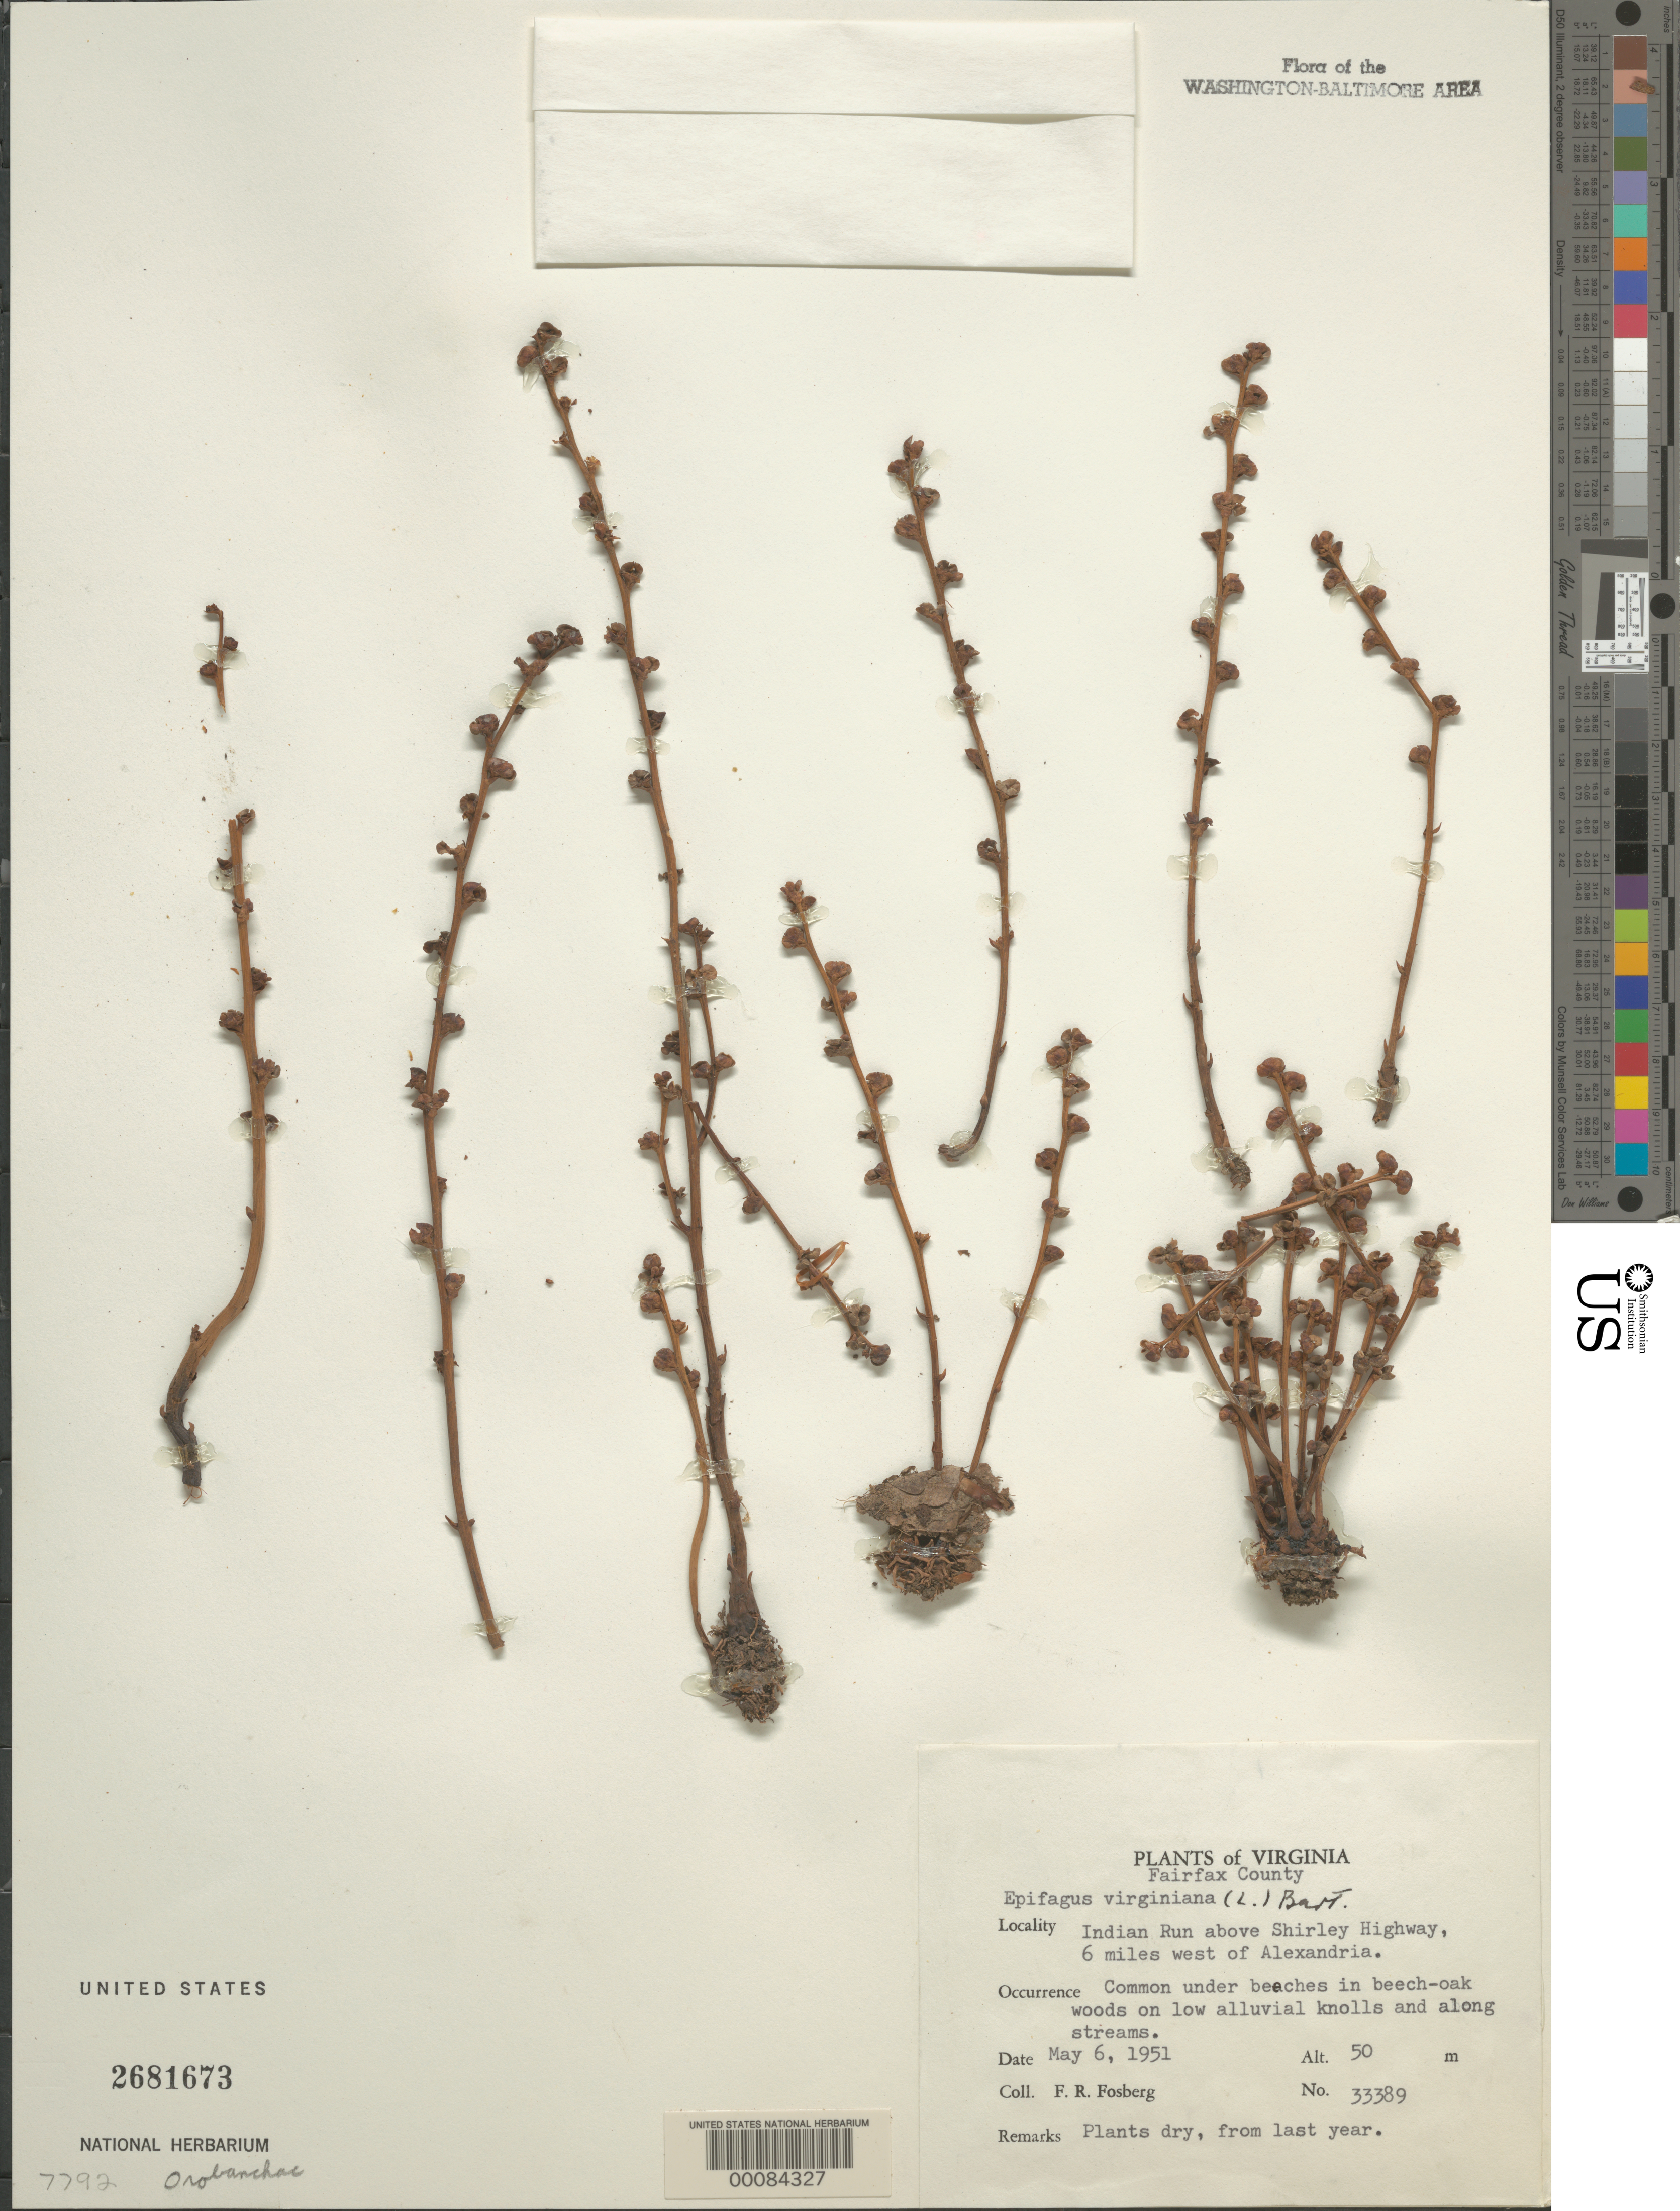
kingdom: Plantae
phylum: Tracheophyta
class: Magnoliopsida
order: Lamiales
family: Orobanchaceae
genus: Epifagus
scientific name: Epifagus virginiana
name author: (L.) W.P.C. Barton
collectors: F. R. Fosberg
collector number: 33389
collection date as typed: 06 May 1951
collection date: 1951-05-06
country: United States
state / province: Virginia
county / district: Fairfax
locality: Indian Run above Shirley highway west of Alexandria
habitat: Under beeches on low alluvial knolls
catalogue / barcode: US 2681673